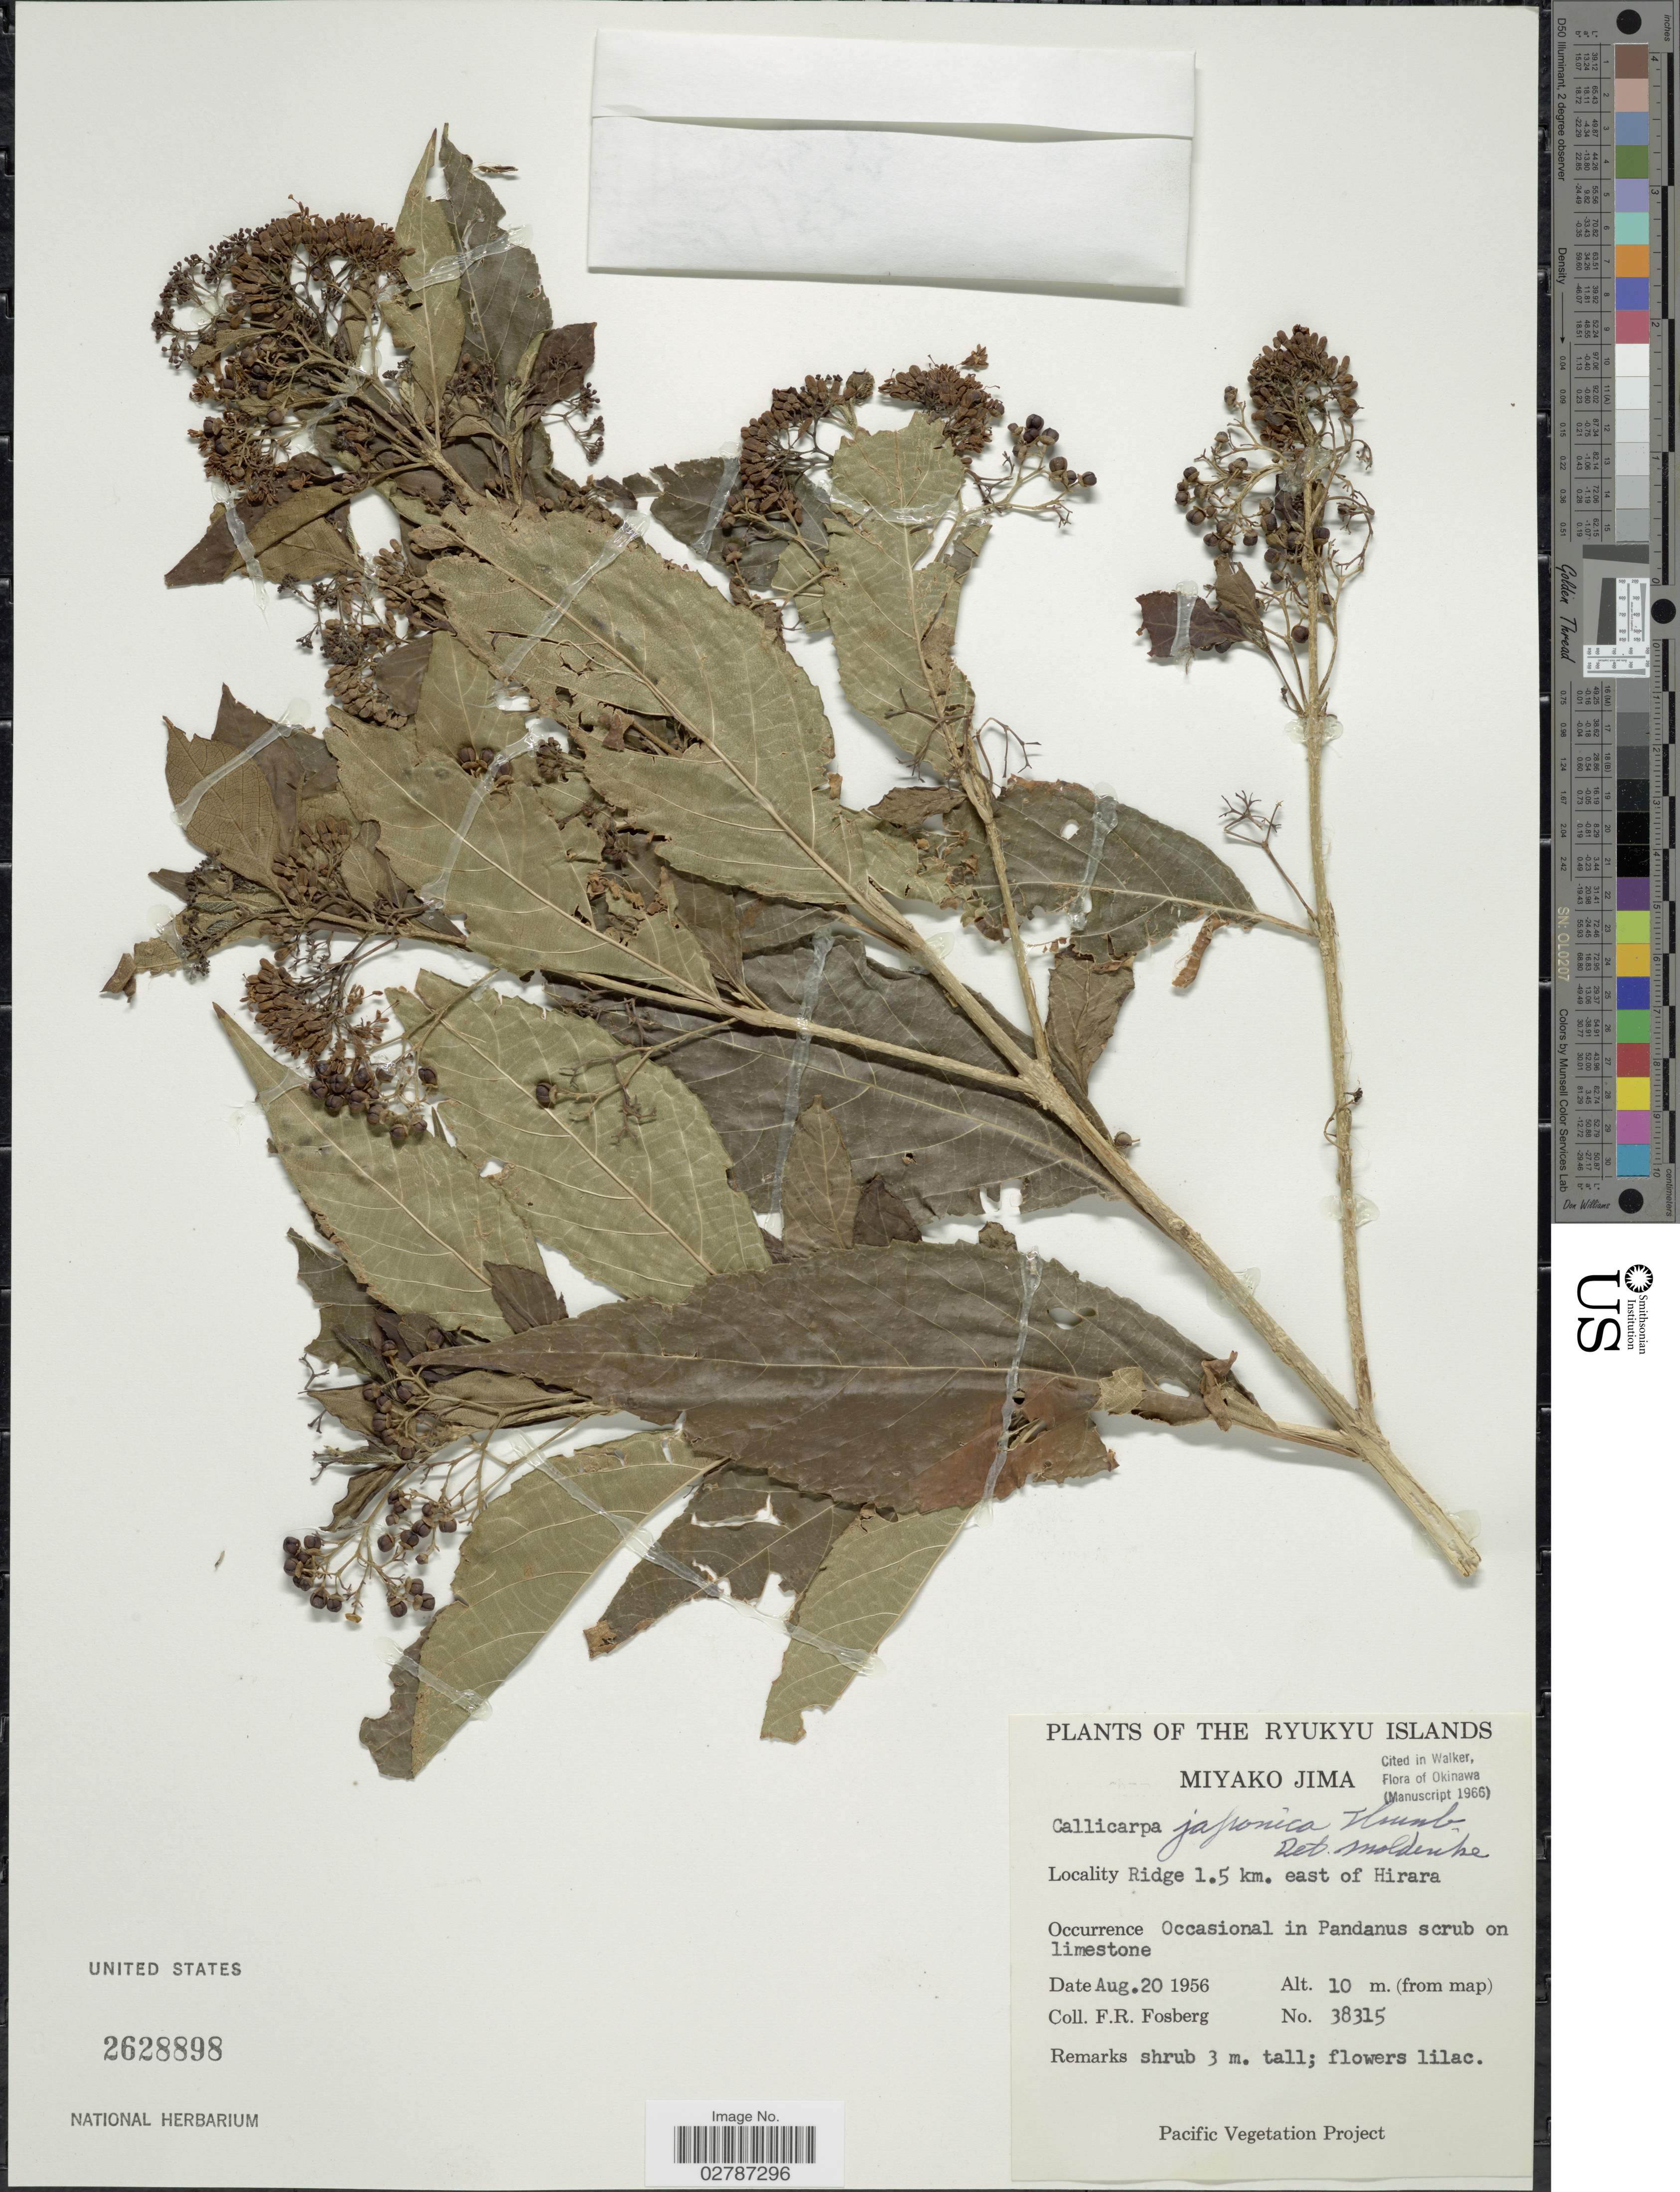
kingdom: Plantae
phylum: Tracheophyta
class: Magnoliopsida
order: Lamiales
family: Lamiaceae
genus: Callicarpa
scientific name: Callicarpa japonica var. japonica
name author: Thunb.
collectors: F. R. Fosberg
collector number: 38315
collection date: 1956-08-20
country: Japan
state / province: Okinawa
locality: Ryukyu Islands. Miyako Jima. Ridge 1.5 km. east of Hirara.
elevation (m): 10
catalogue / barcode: US 2628898